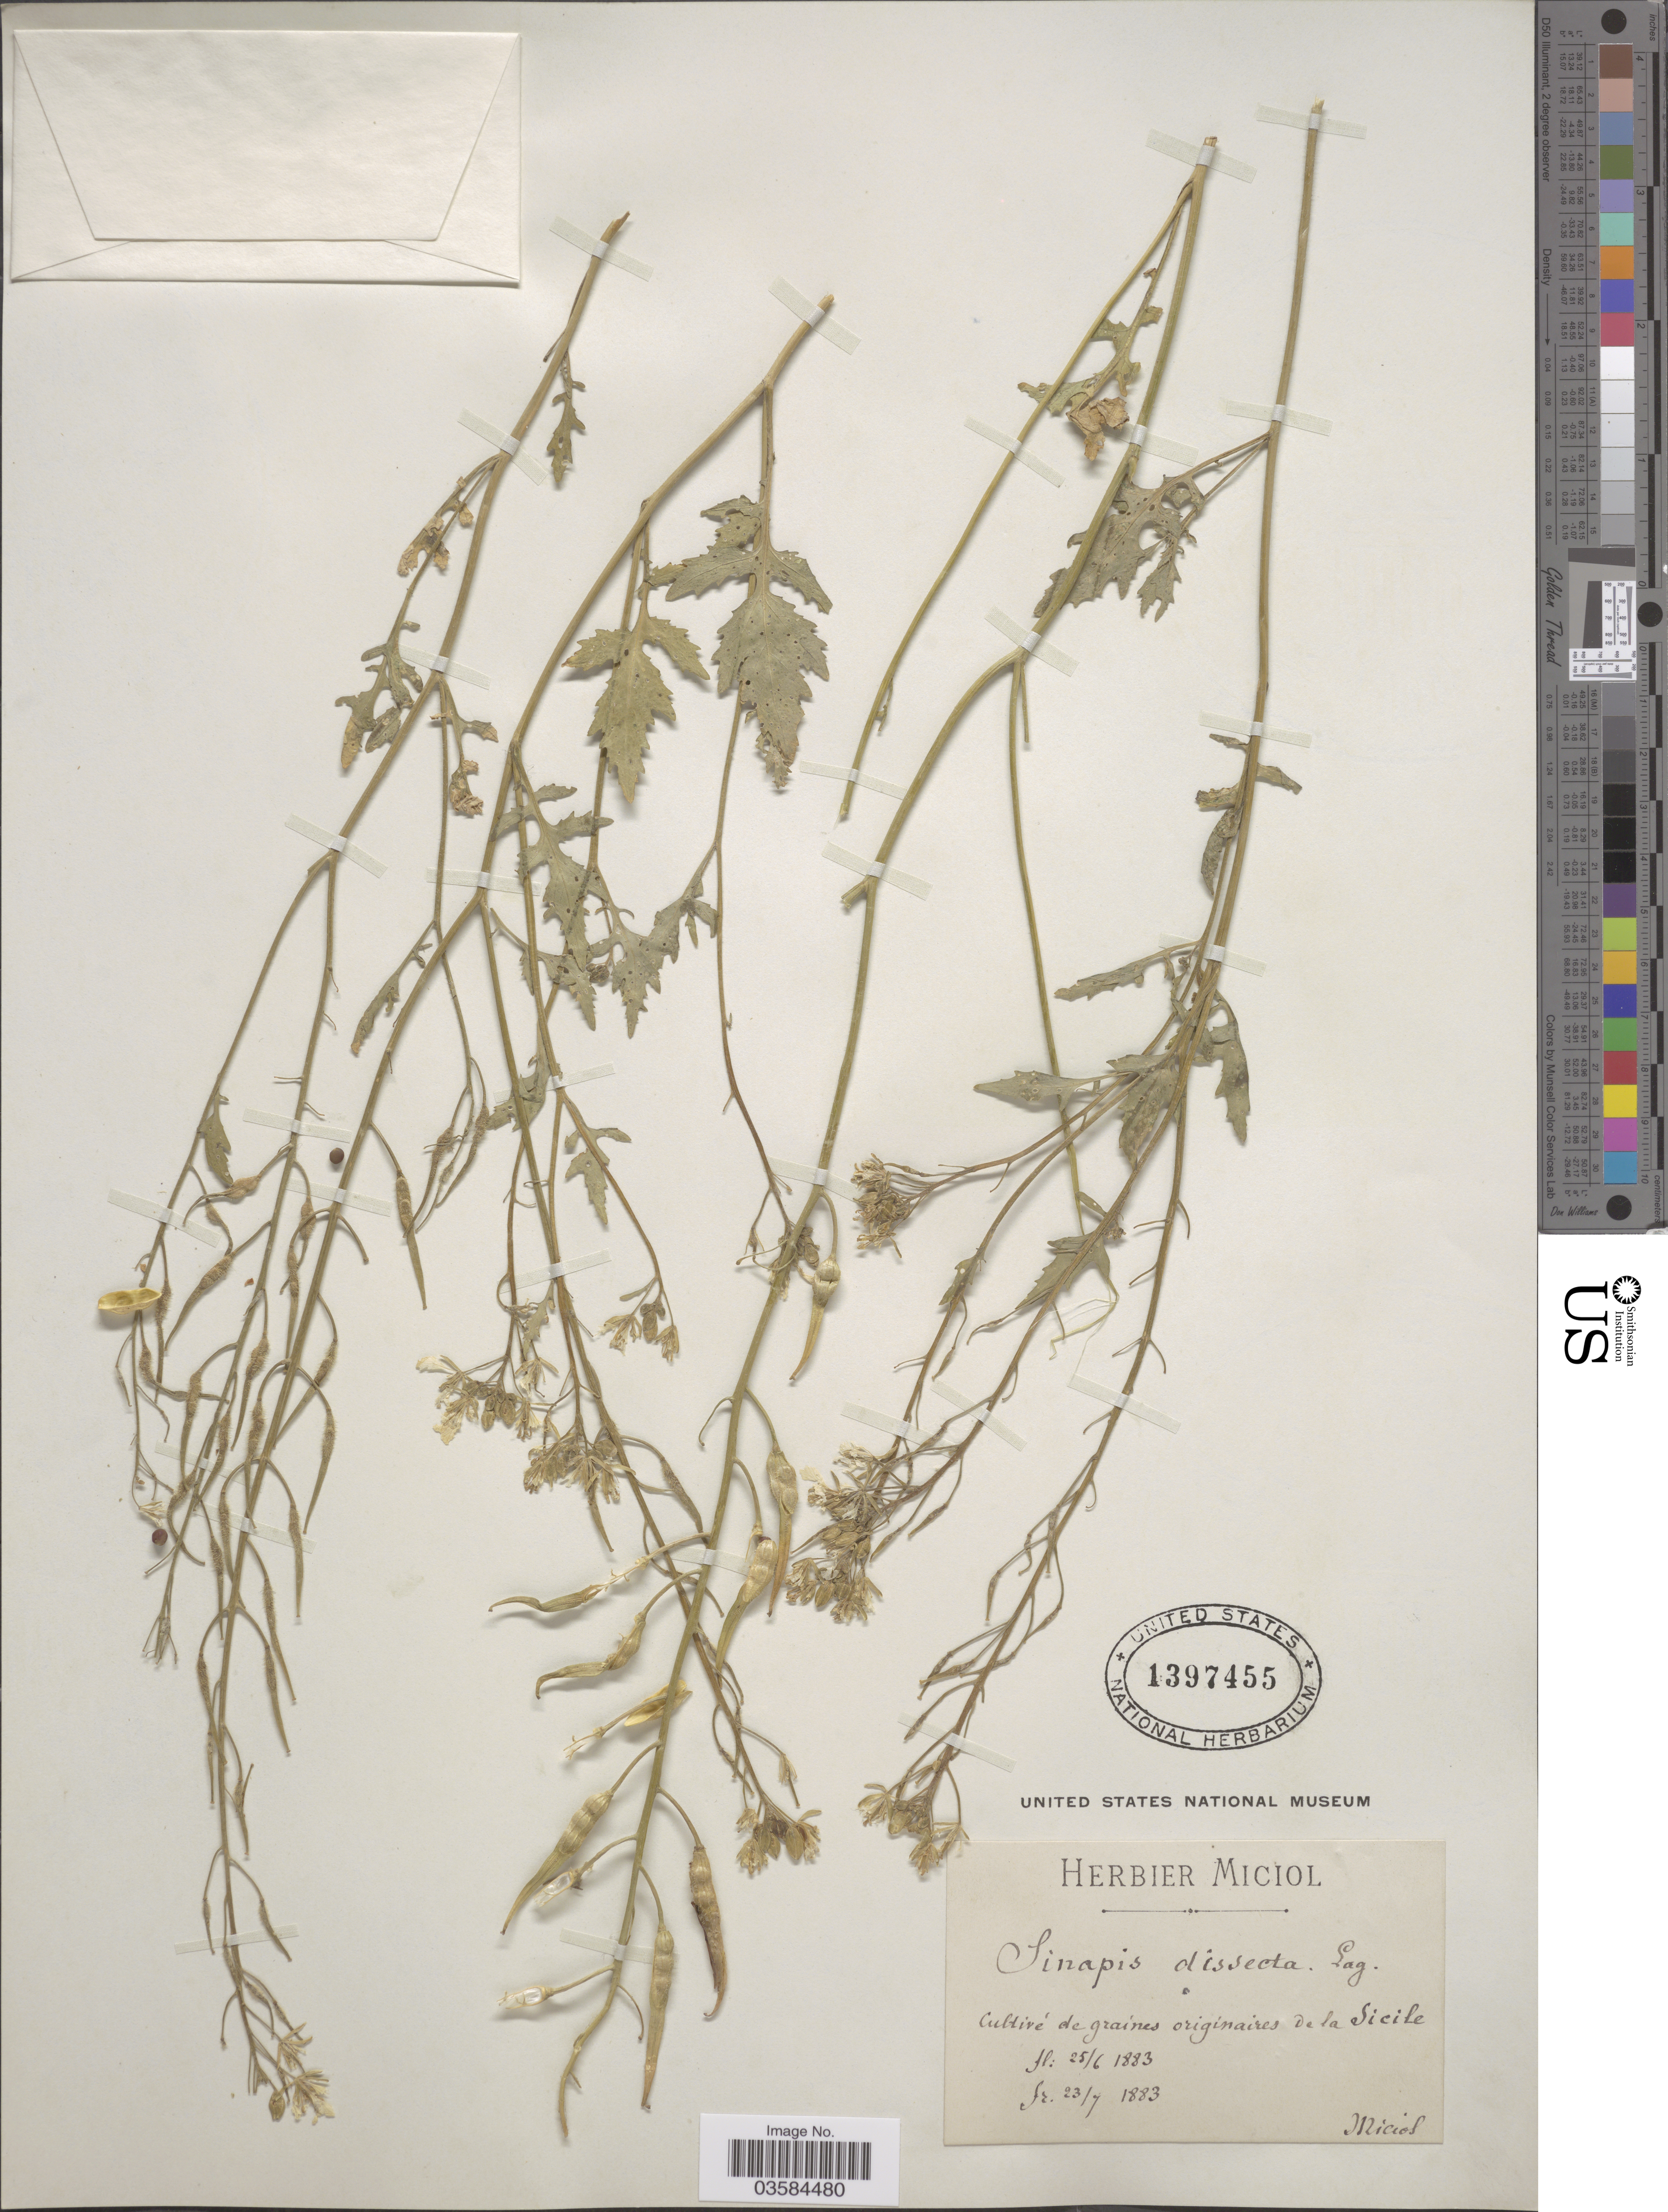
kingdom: Plantae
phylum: Tracheophyta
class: Magnoliopsida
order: Brassicales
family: Brassicaceae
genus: Sinapis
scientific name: Sinapis dissecta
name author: Lag.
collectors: -. Miciol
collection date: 1883-06-25/1883-07-23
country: Italy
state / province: Siciliana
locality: Cultive de graines originaires de la Sicile.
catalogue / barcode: US 1397455